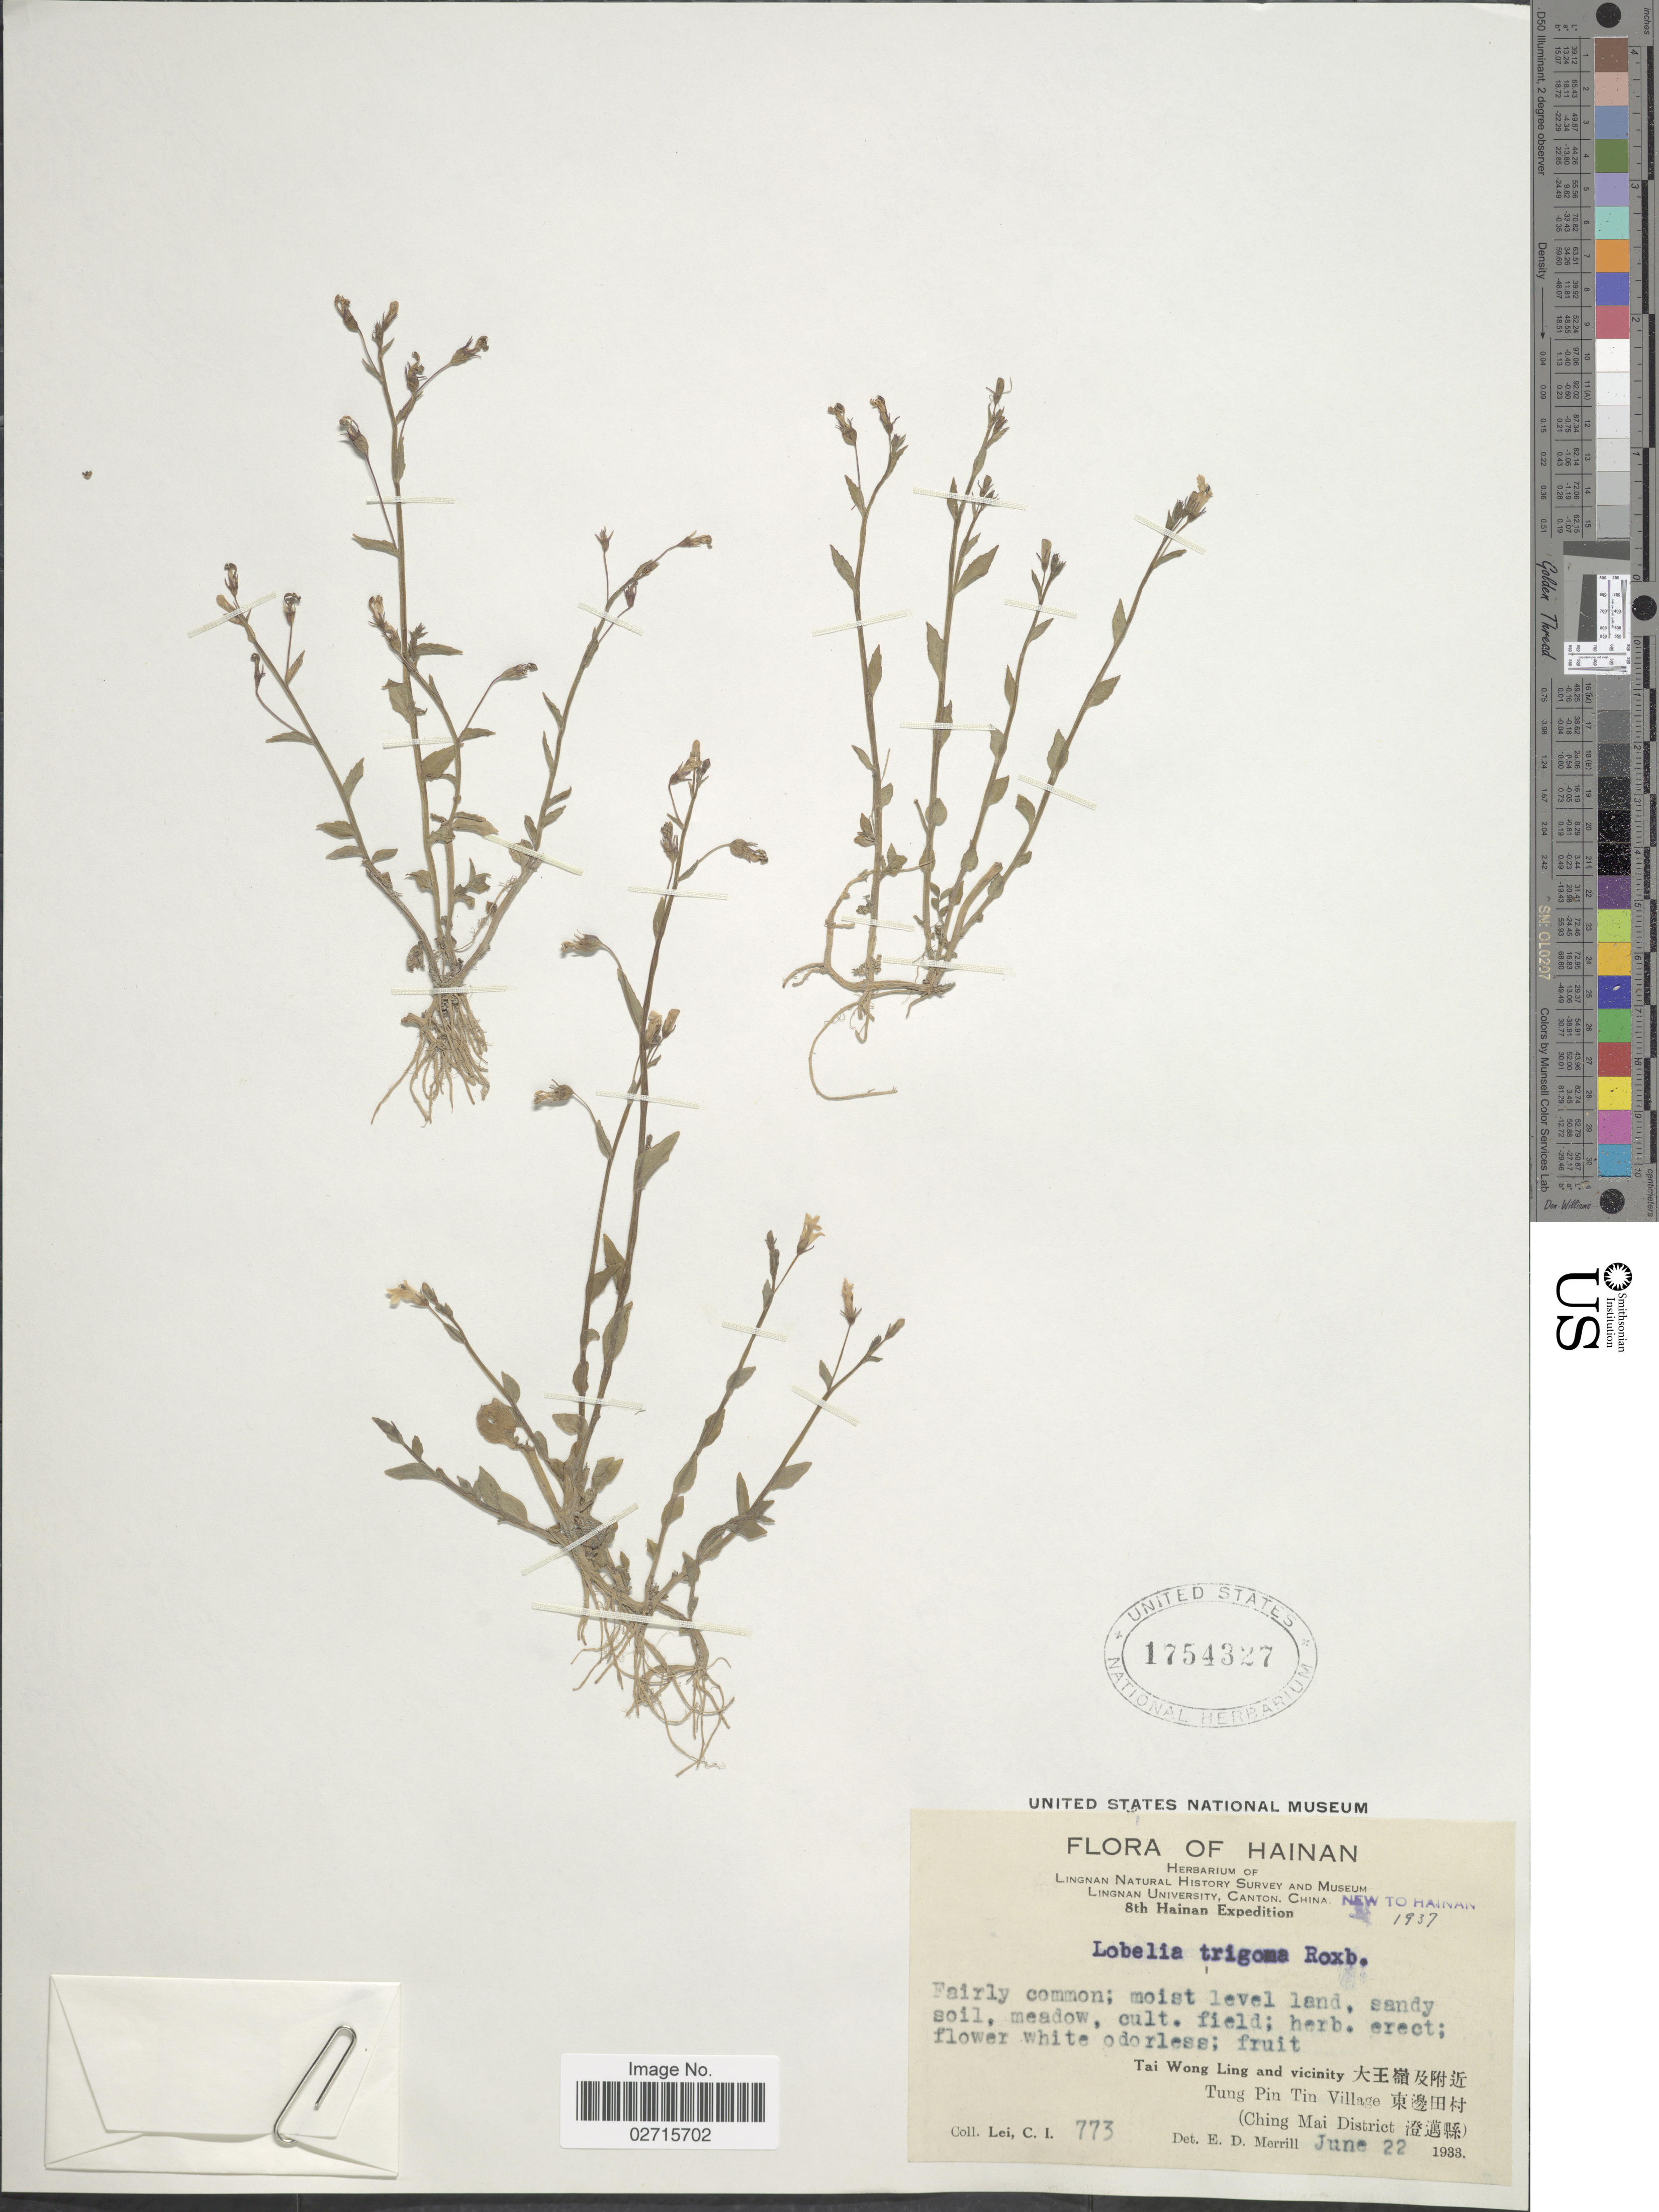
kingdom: Plantae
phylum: Tracheophyta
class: Magnoliopsida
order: Asterales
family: Campanulaceae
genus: Lobelia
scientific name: Lobelia alsinoides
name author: Lam.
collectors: C. I. Lei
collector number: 773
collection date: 1933-06-22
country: China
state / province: Hainan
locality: Tai Wong Ling and vicinity. Tung Pin Tin Village. (Ching Mai District)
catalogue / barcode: US 1754327